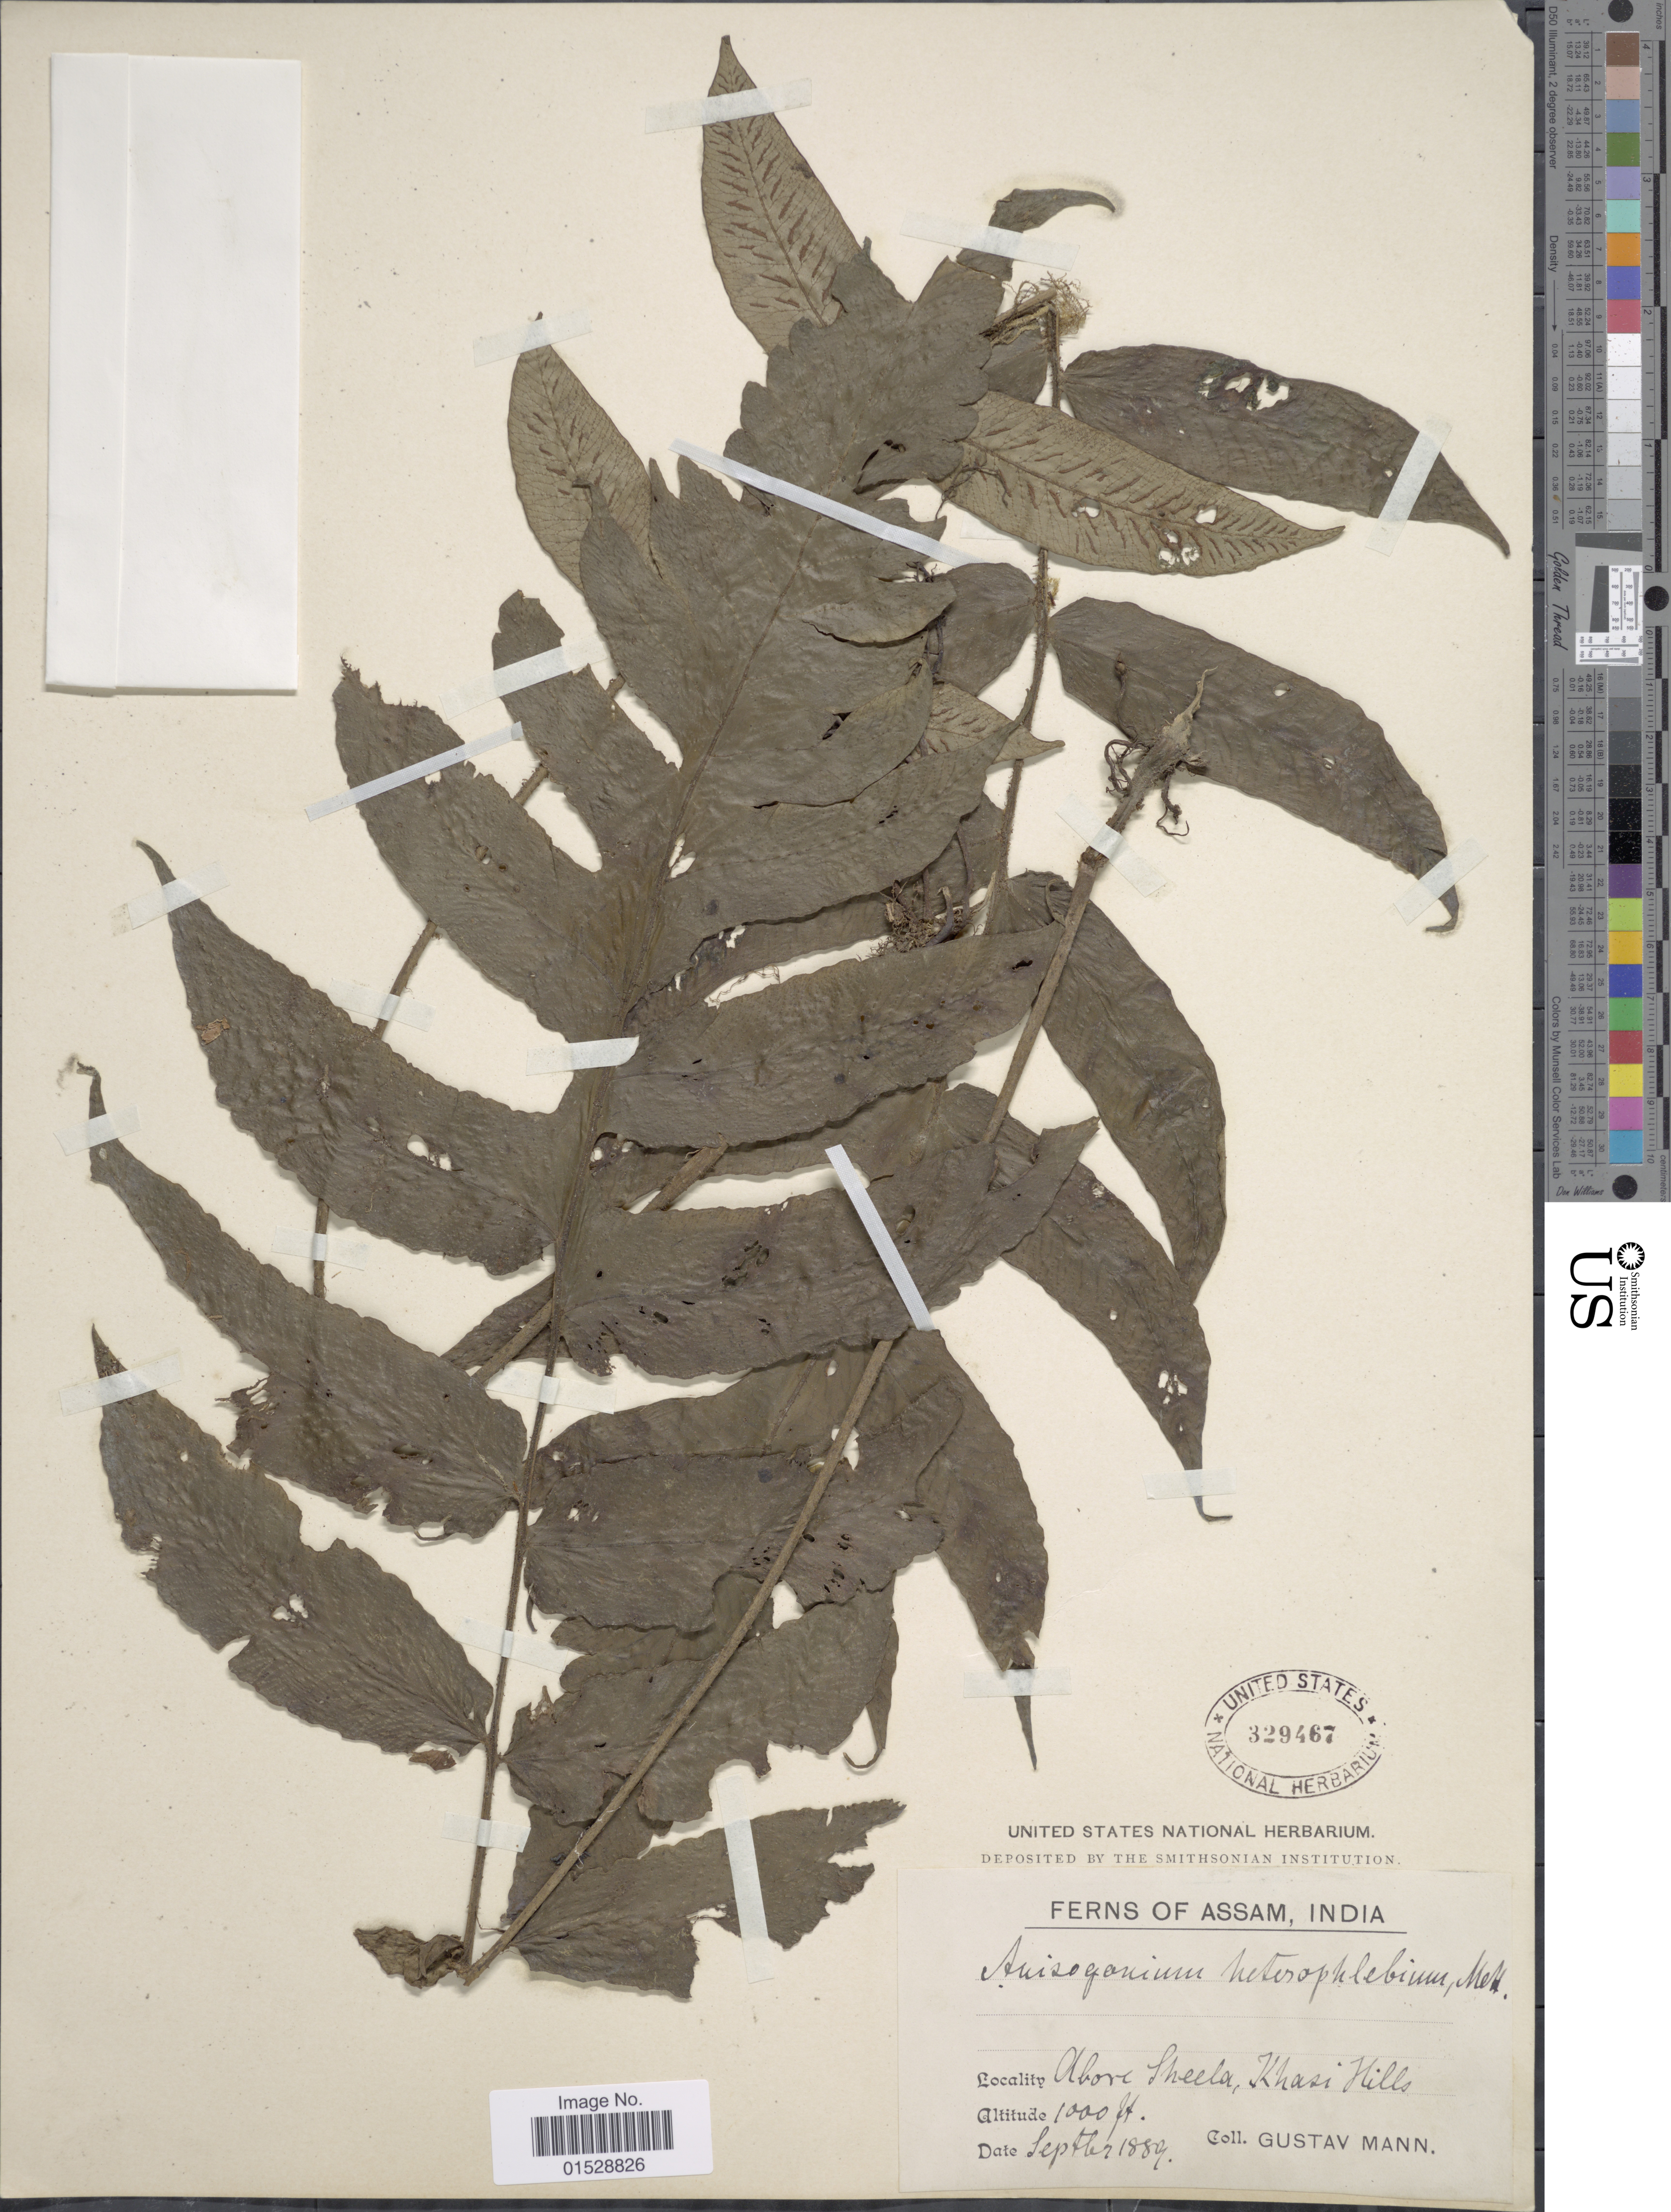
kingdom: Plantae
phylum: Tracheophyta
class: Polypodiopsida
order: Polypodiales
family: Athyriaceae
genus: Deparia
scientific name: Deparia heterophlebia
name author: (Mett. ex Baker) R. Sano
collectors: G. Mann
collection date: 1889-09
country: India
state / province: Meghalaya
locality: Above Sheela, Khasi Hills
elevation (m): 305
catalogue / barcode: US 329467